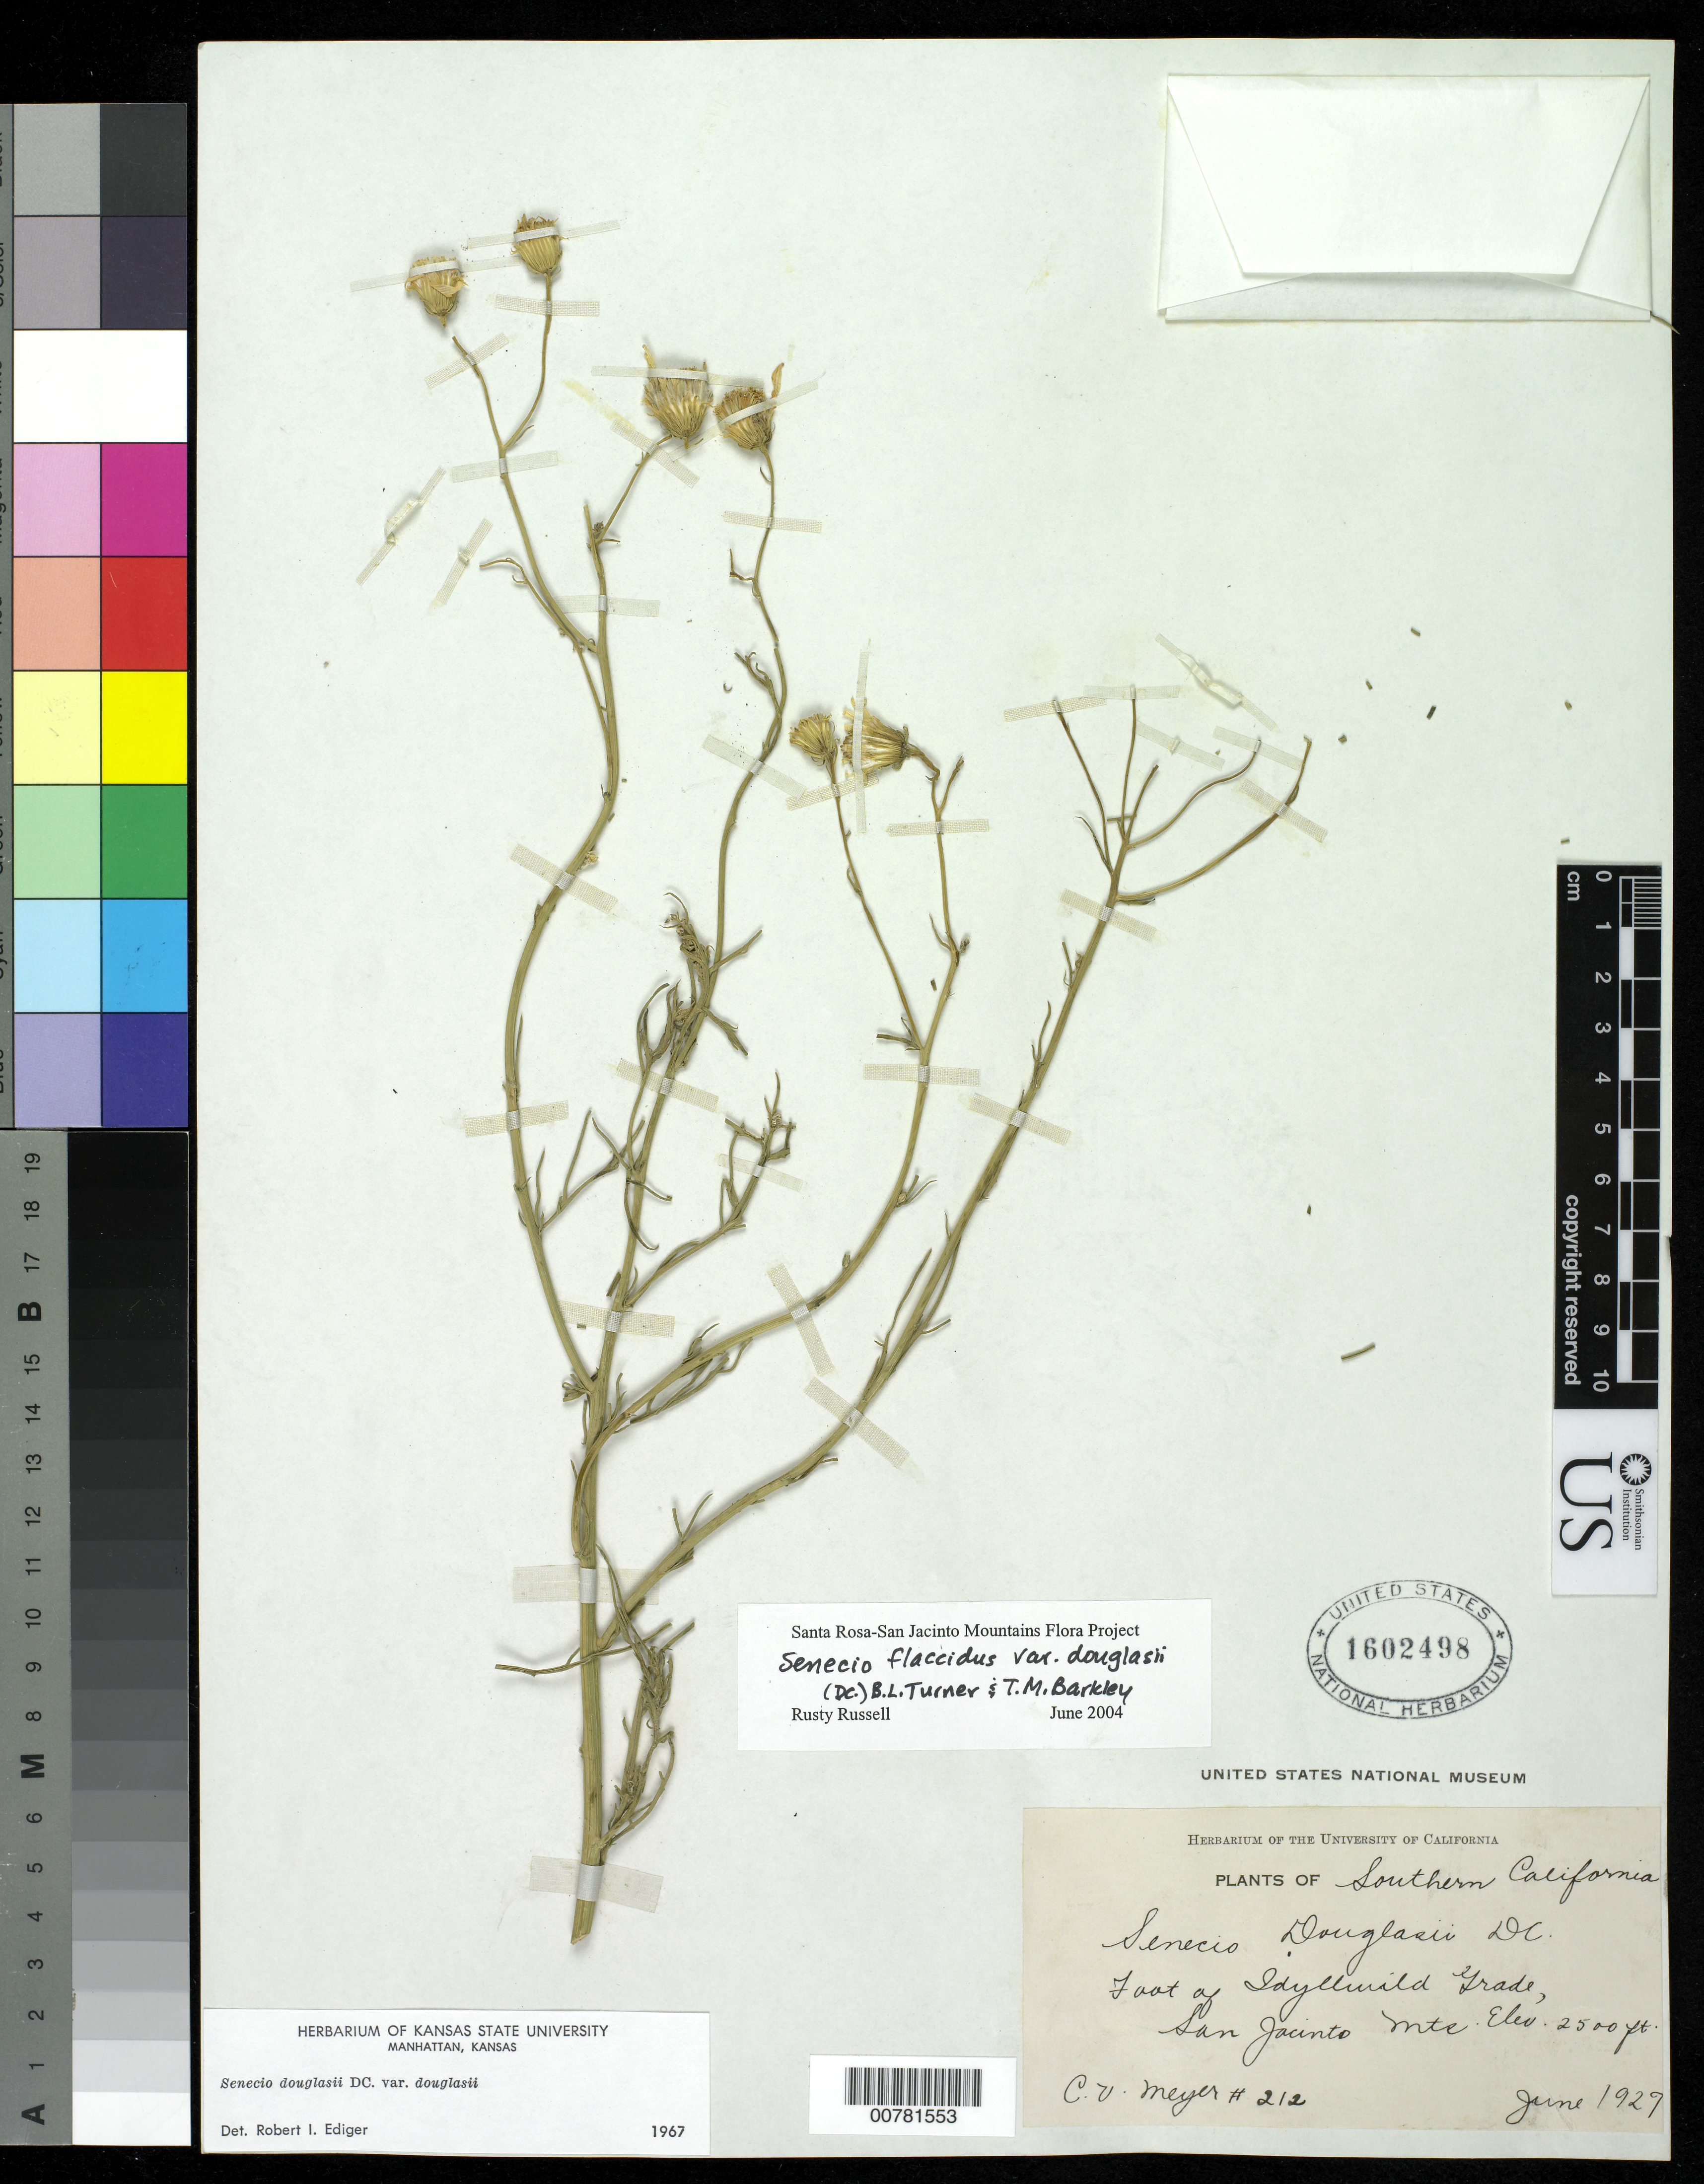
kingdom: Plantae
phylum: Tracheophyta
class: Magnoliopsida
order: Asterales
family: Asteraceae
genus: Senecio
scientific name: Senecio flaccidus var. douglasii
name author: (DC.) B.L. Turner & T.M. Barkley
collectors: C. V. Meyer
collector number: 212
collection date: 1927-06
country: United States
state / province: California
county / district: Riverside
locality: Southern California, Foot of Idyllwild Grade, San Jacinto mts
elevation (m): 762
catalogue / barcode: US 1602498